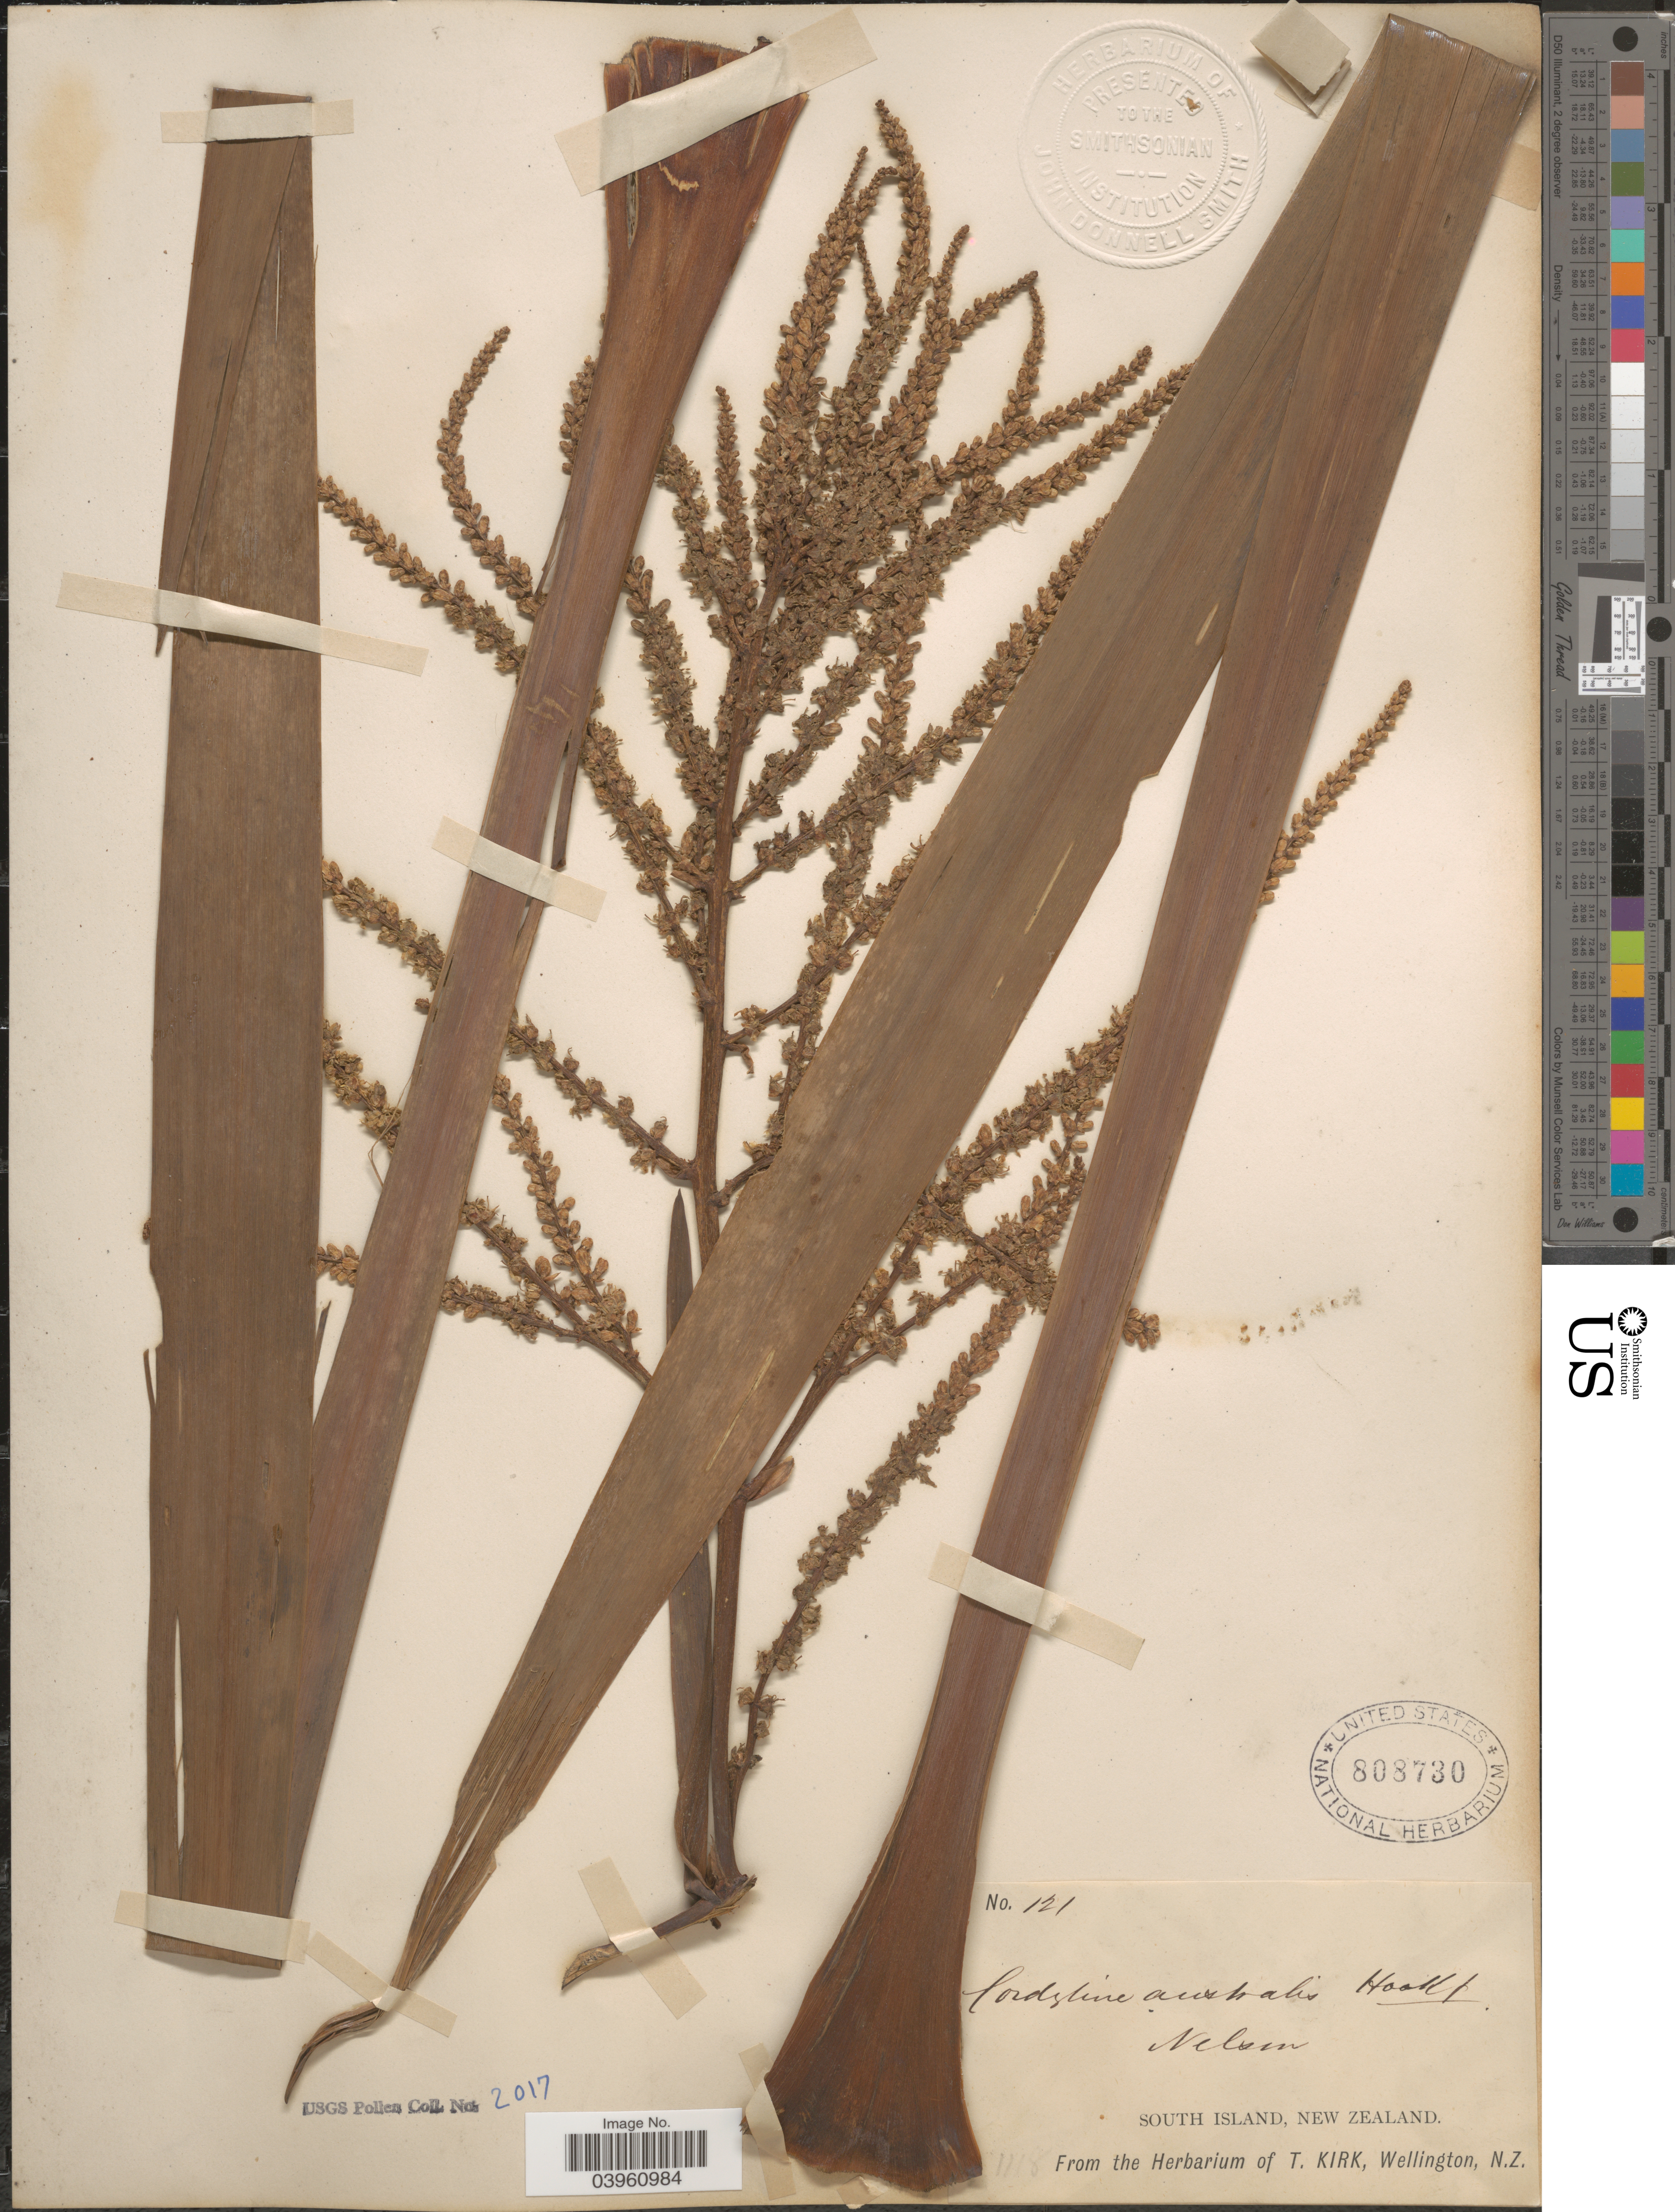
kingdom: Plantae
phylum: Tracheophyta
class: Liliopsida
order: Asparagales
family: Asparagaceae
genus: Cordyline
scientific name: Cordyline australis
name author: Hook. f.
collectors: ex herb. T. Kirk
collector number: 121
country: New Zealand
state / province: Nelson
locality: Nelsen. South Island.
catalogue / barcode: US 808730